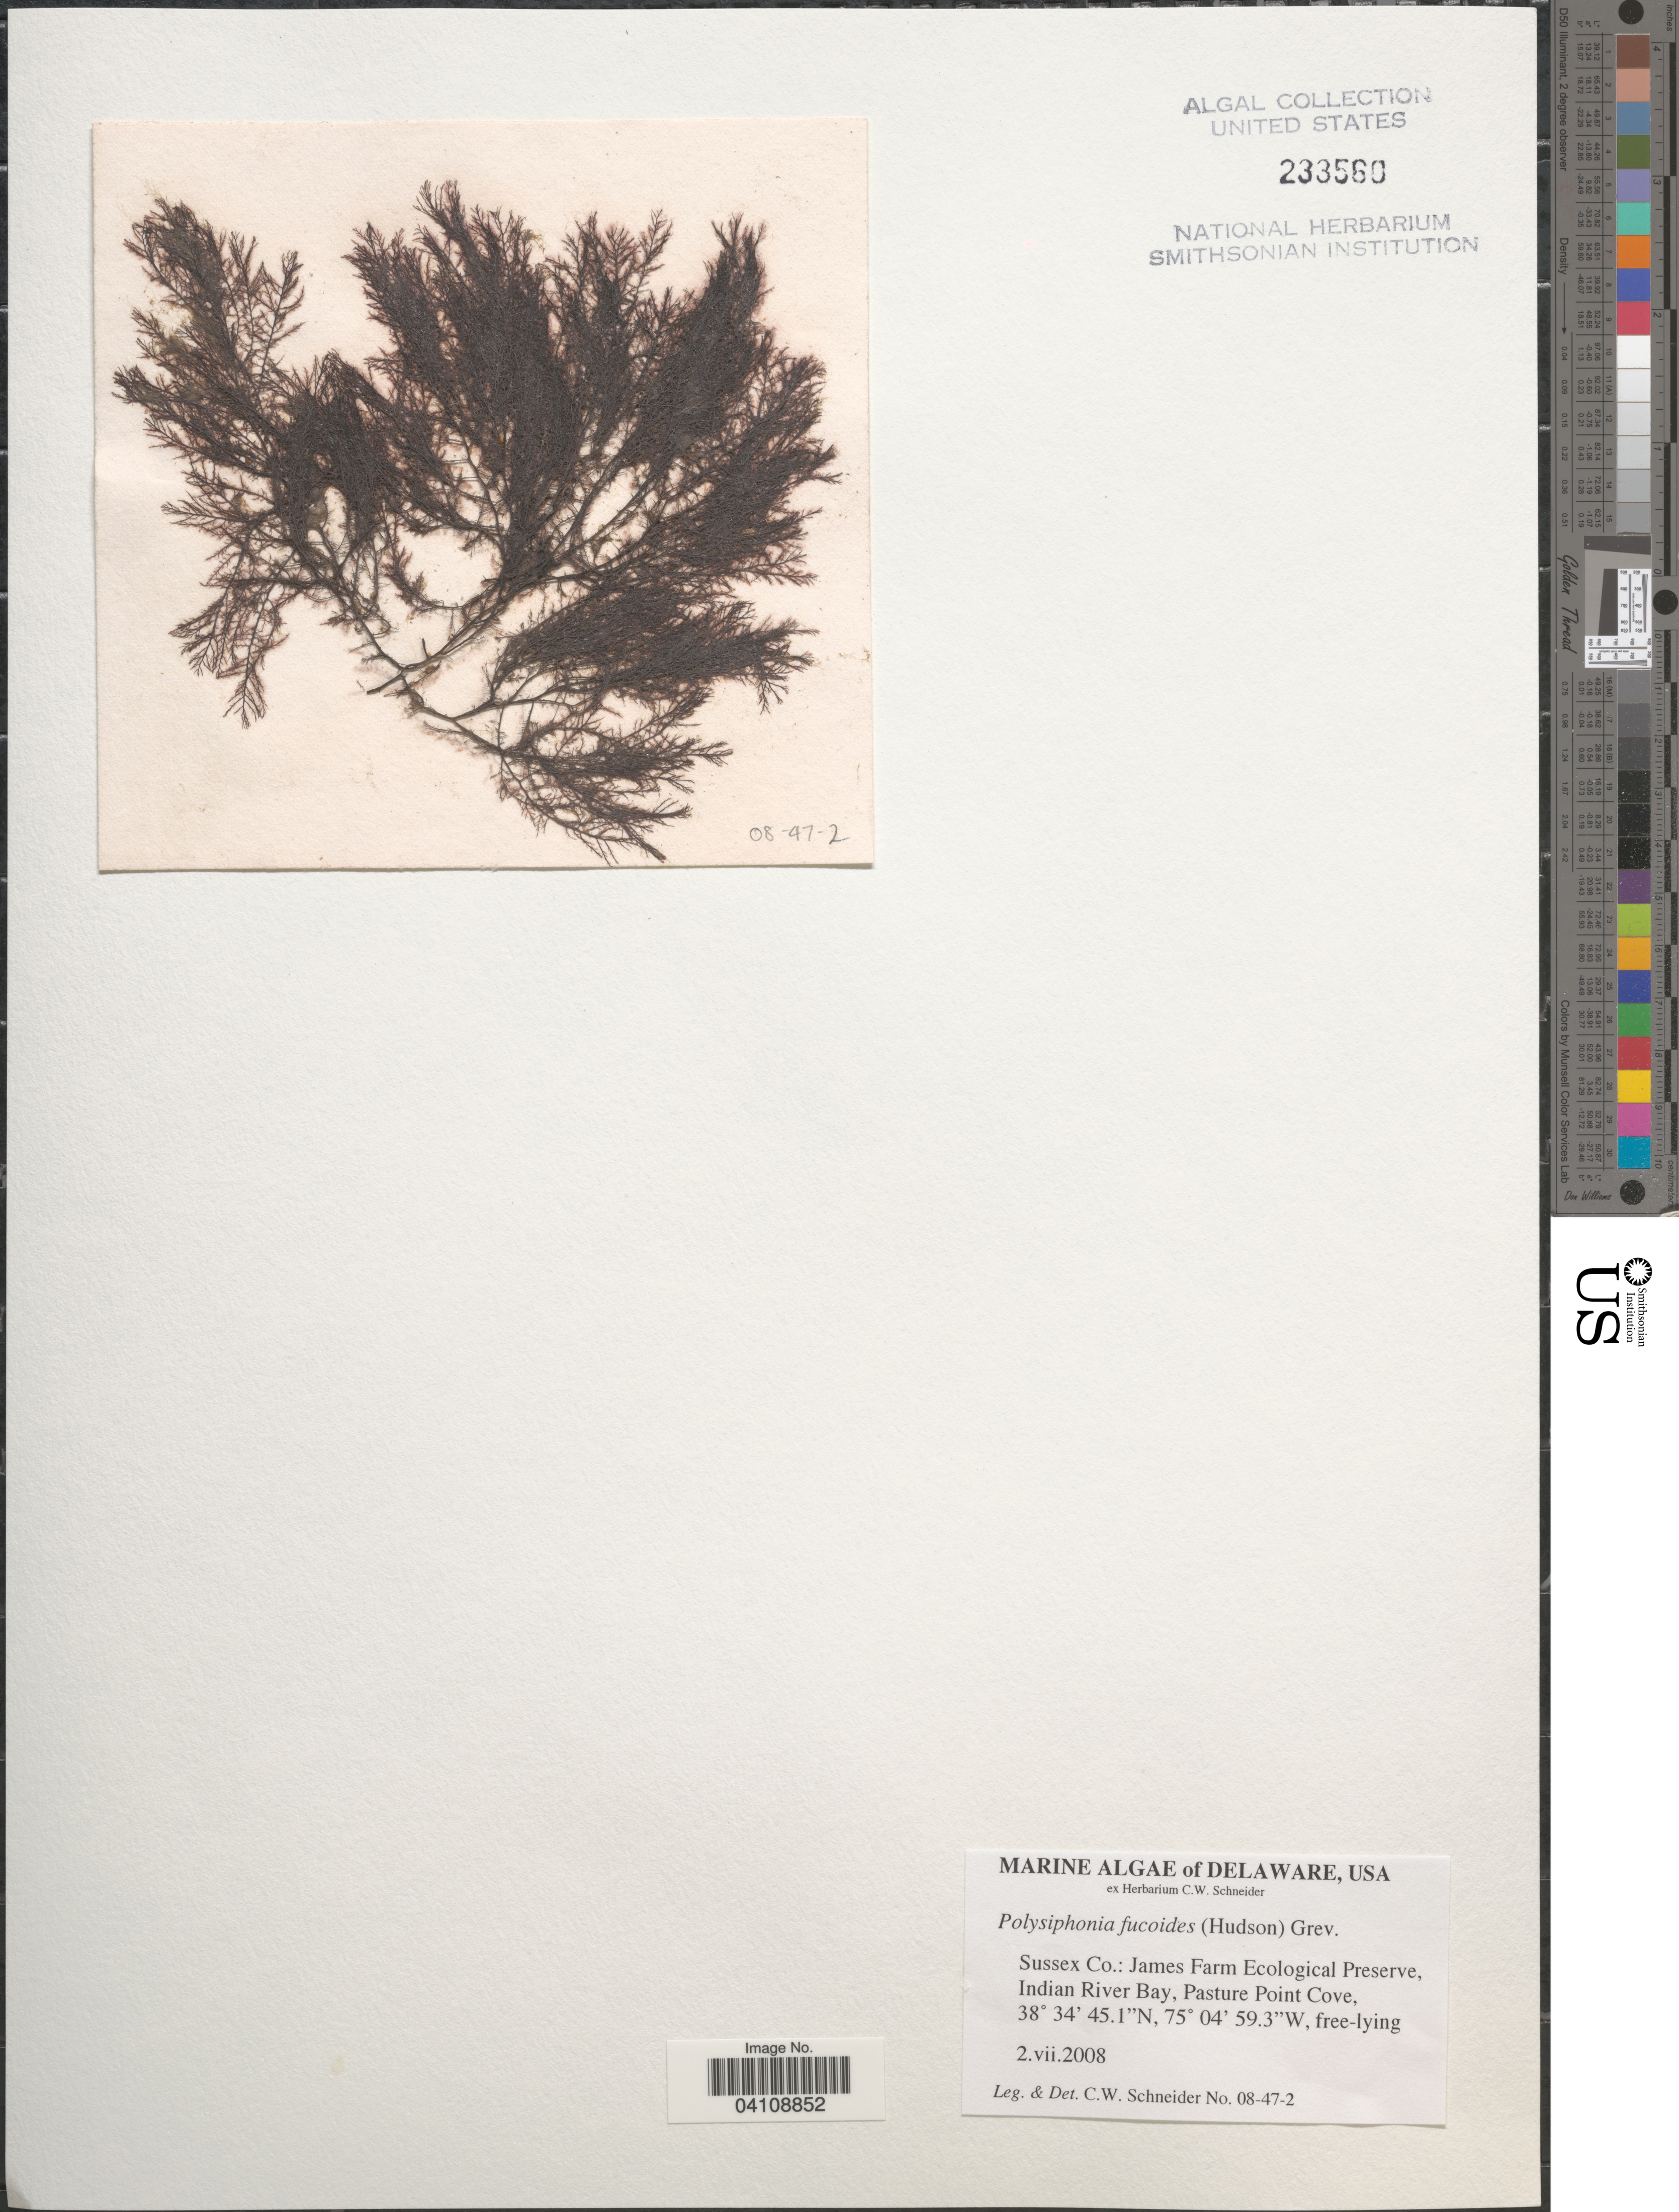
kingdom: Plantae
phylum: Rhodophyta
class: Florideophyceae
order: Ceramiales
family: Rhodomelaceae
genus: Vertebrata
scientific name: Vertebrata fucoides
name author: (Hudson) Kuntze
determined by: Algae name updating Project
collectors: C. W.Schneider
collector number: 08-47-2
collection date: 2008-07-02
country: United States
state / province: Delaware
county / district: Sussex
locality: Sussex Co.: James Farm Ecological Preserve, Indian River Bay, Pasture Point Cove.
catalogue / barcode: US 233560